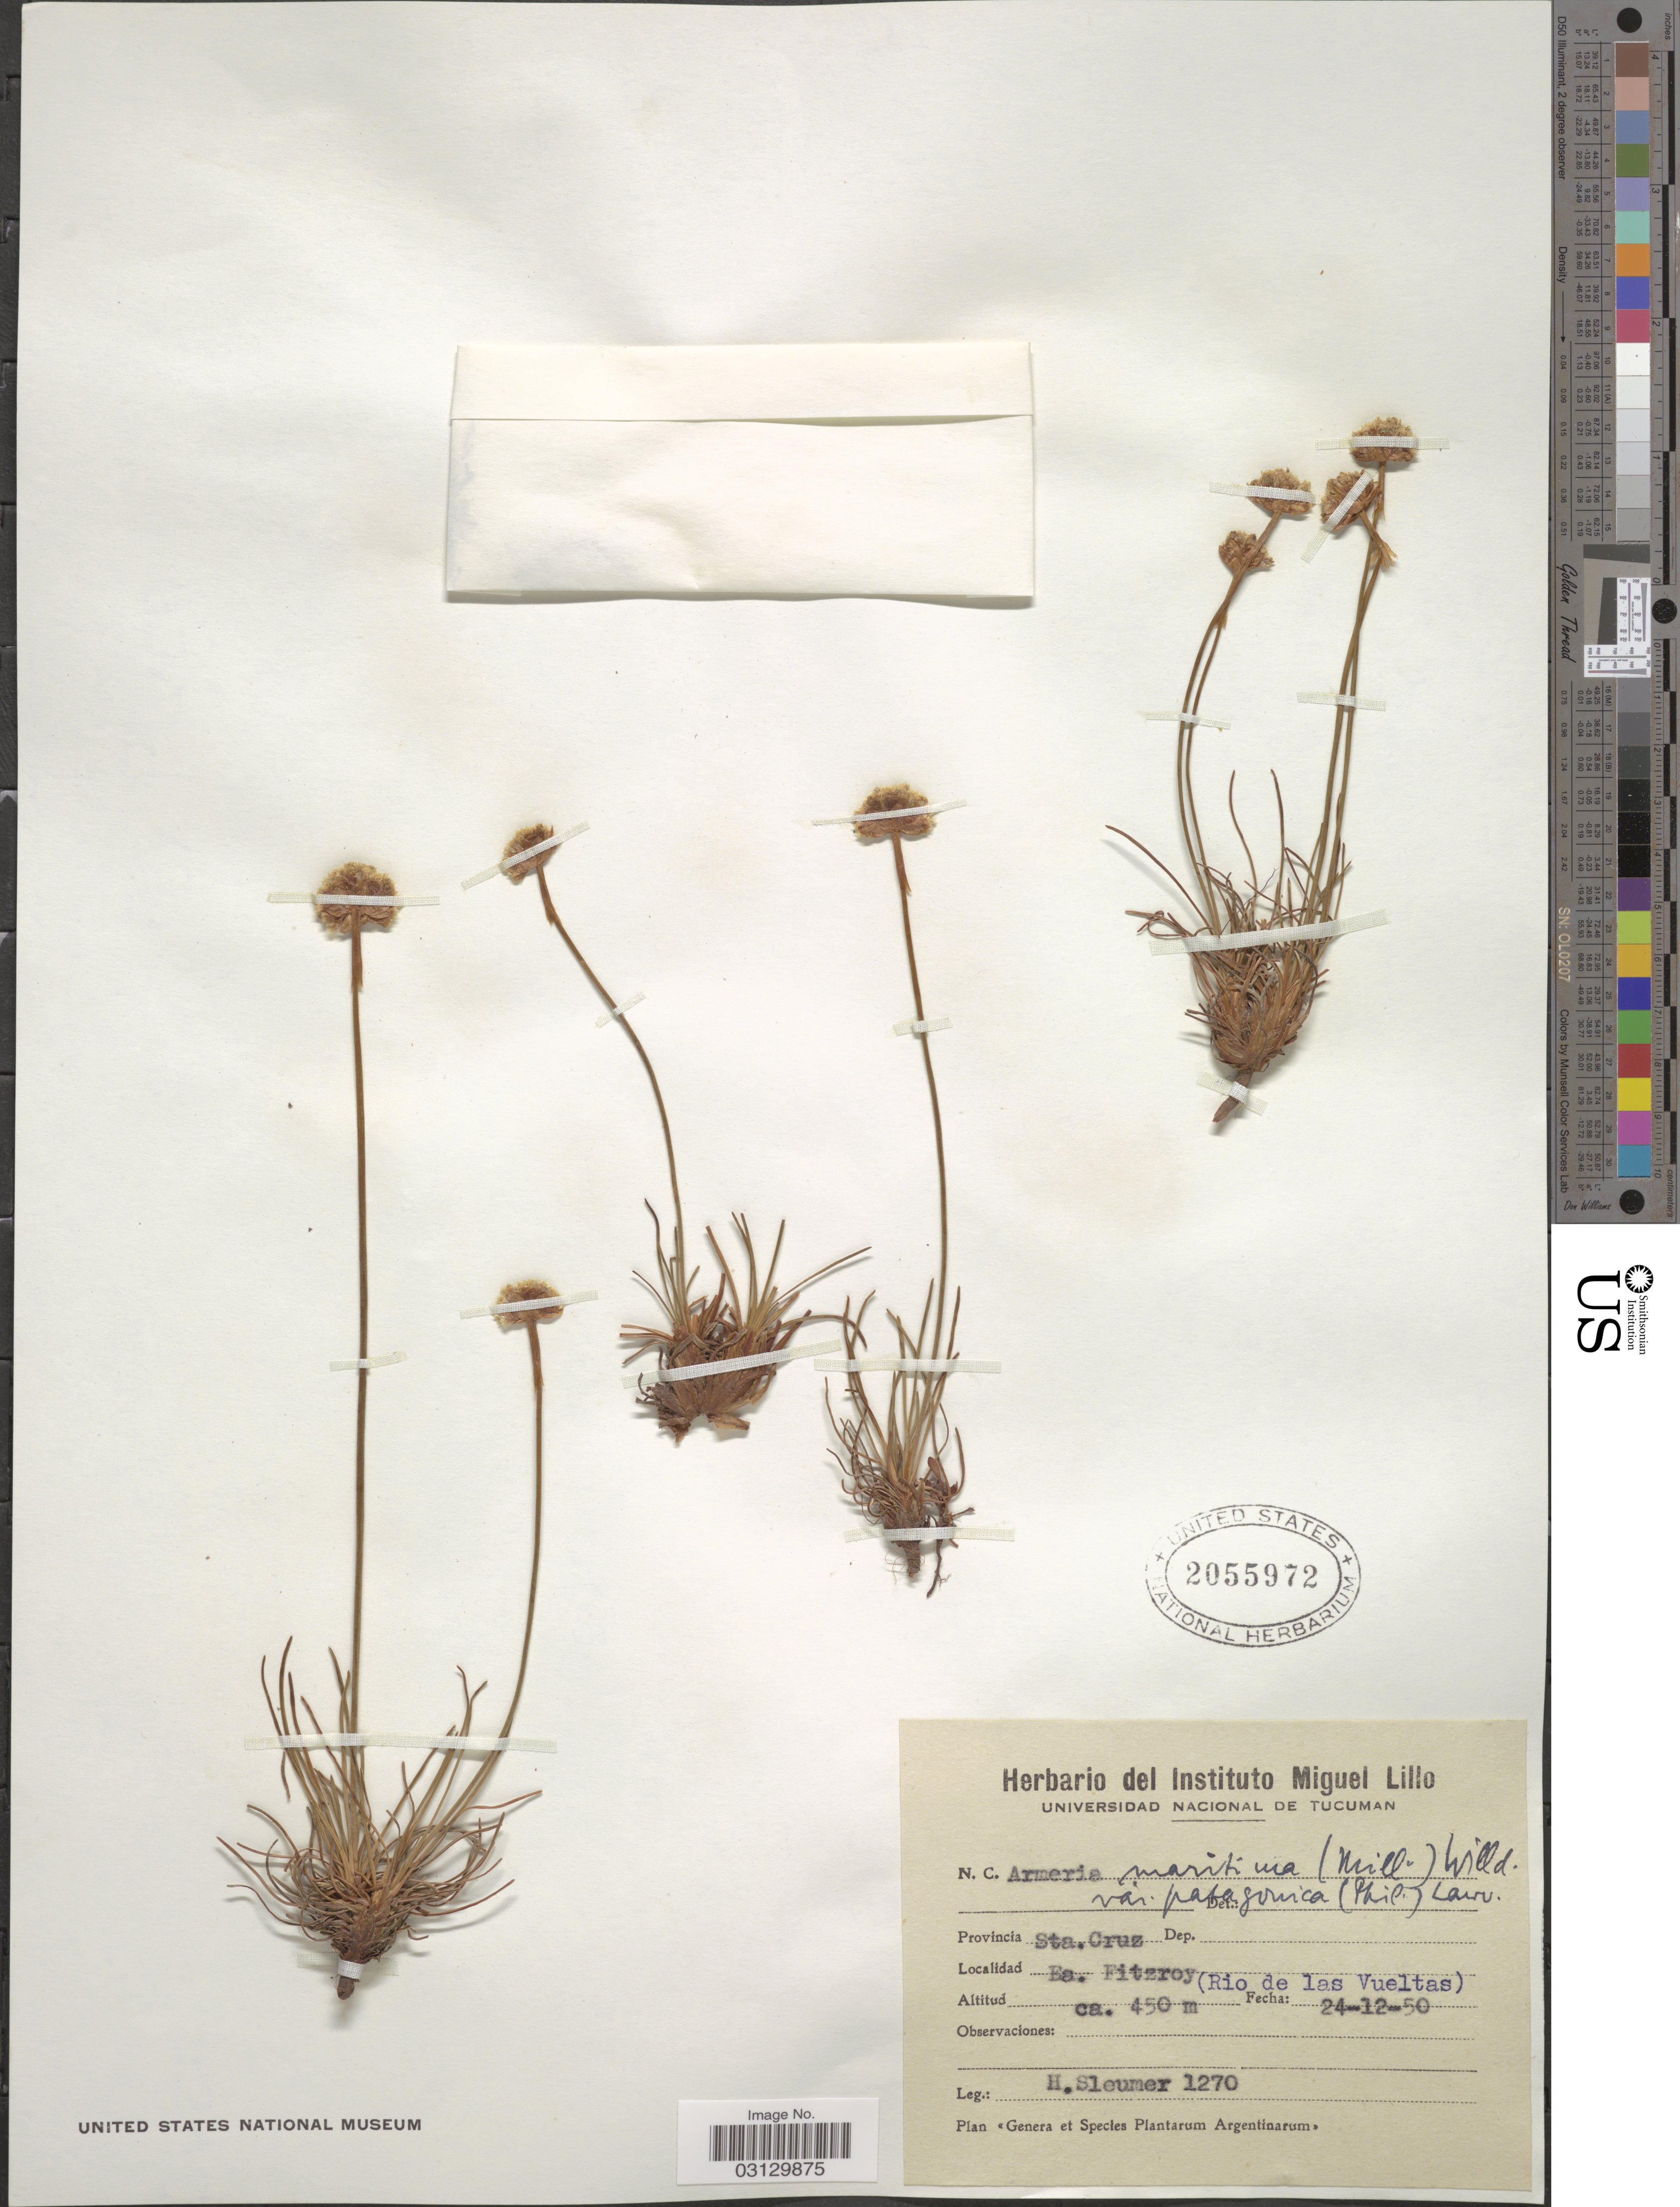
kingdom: Plantae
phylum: Tracheophyta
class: Magnoliopsida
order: Caryophyllales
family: Plumbaginaceae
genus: Armeria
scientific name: Armeria maritima subsp. andina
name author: (Poepp. ex Boiss.) D.M. Moore & H.O. Yates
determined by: Strong, M. T., (US), Smithsonian Institution - National Museum of Natural History (UNITED STATES)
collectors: H. O. Sleumer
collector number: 1270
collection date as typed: Transcribed d/m/y: 24/12/50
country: Argentina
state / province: Santa Cruz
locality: Ea. Fitzroy (Rio de las Vueltas).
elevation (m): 450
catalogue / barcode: US 2055972